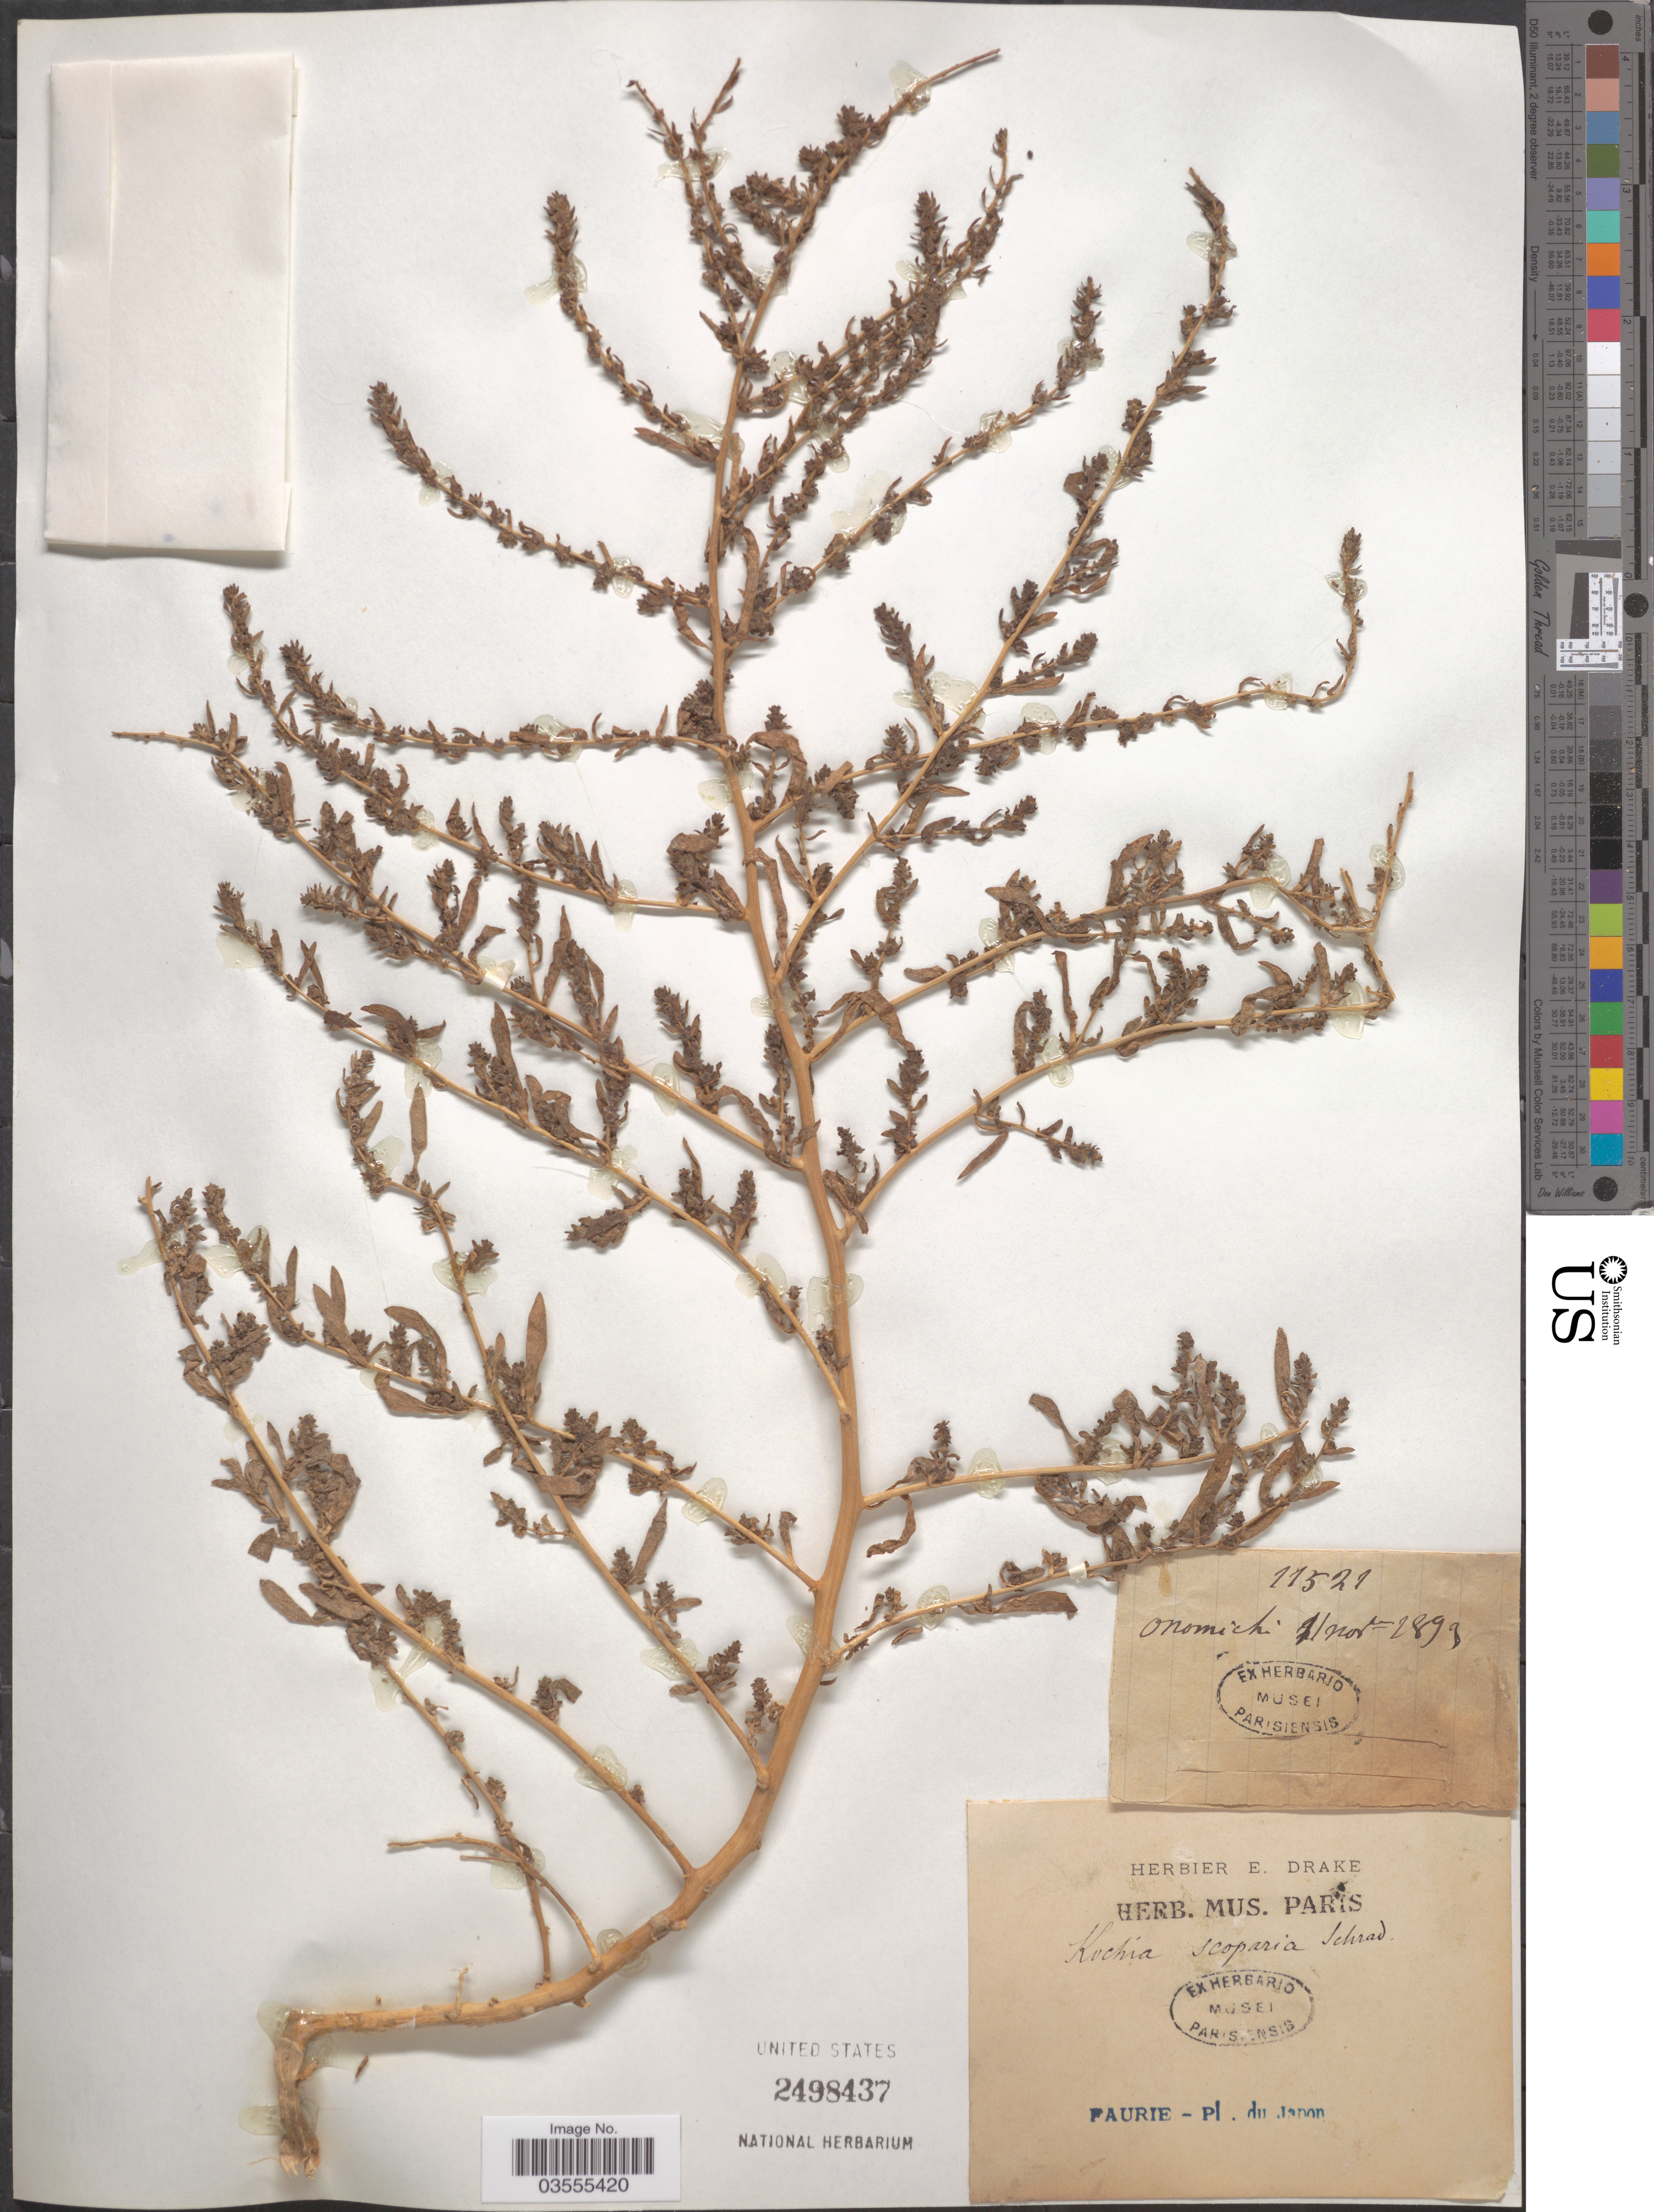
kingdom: Plantae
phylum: Tracheophyta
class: Magnoliopsida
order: Caryophyllales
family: Amaranthaceae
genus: Bassia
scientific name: Bassia scoparia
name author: (L.) Voss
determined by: U.S. National Herbarium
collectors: -. Faurie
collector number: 11521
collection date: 1893-11-11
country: Japan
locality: Onomichi.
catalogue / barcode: US 2498437